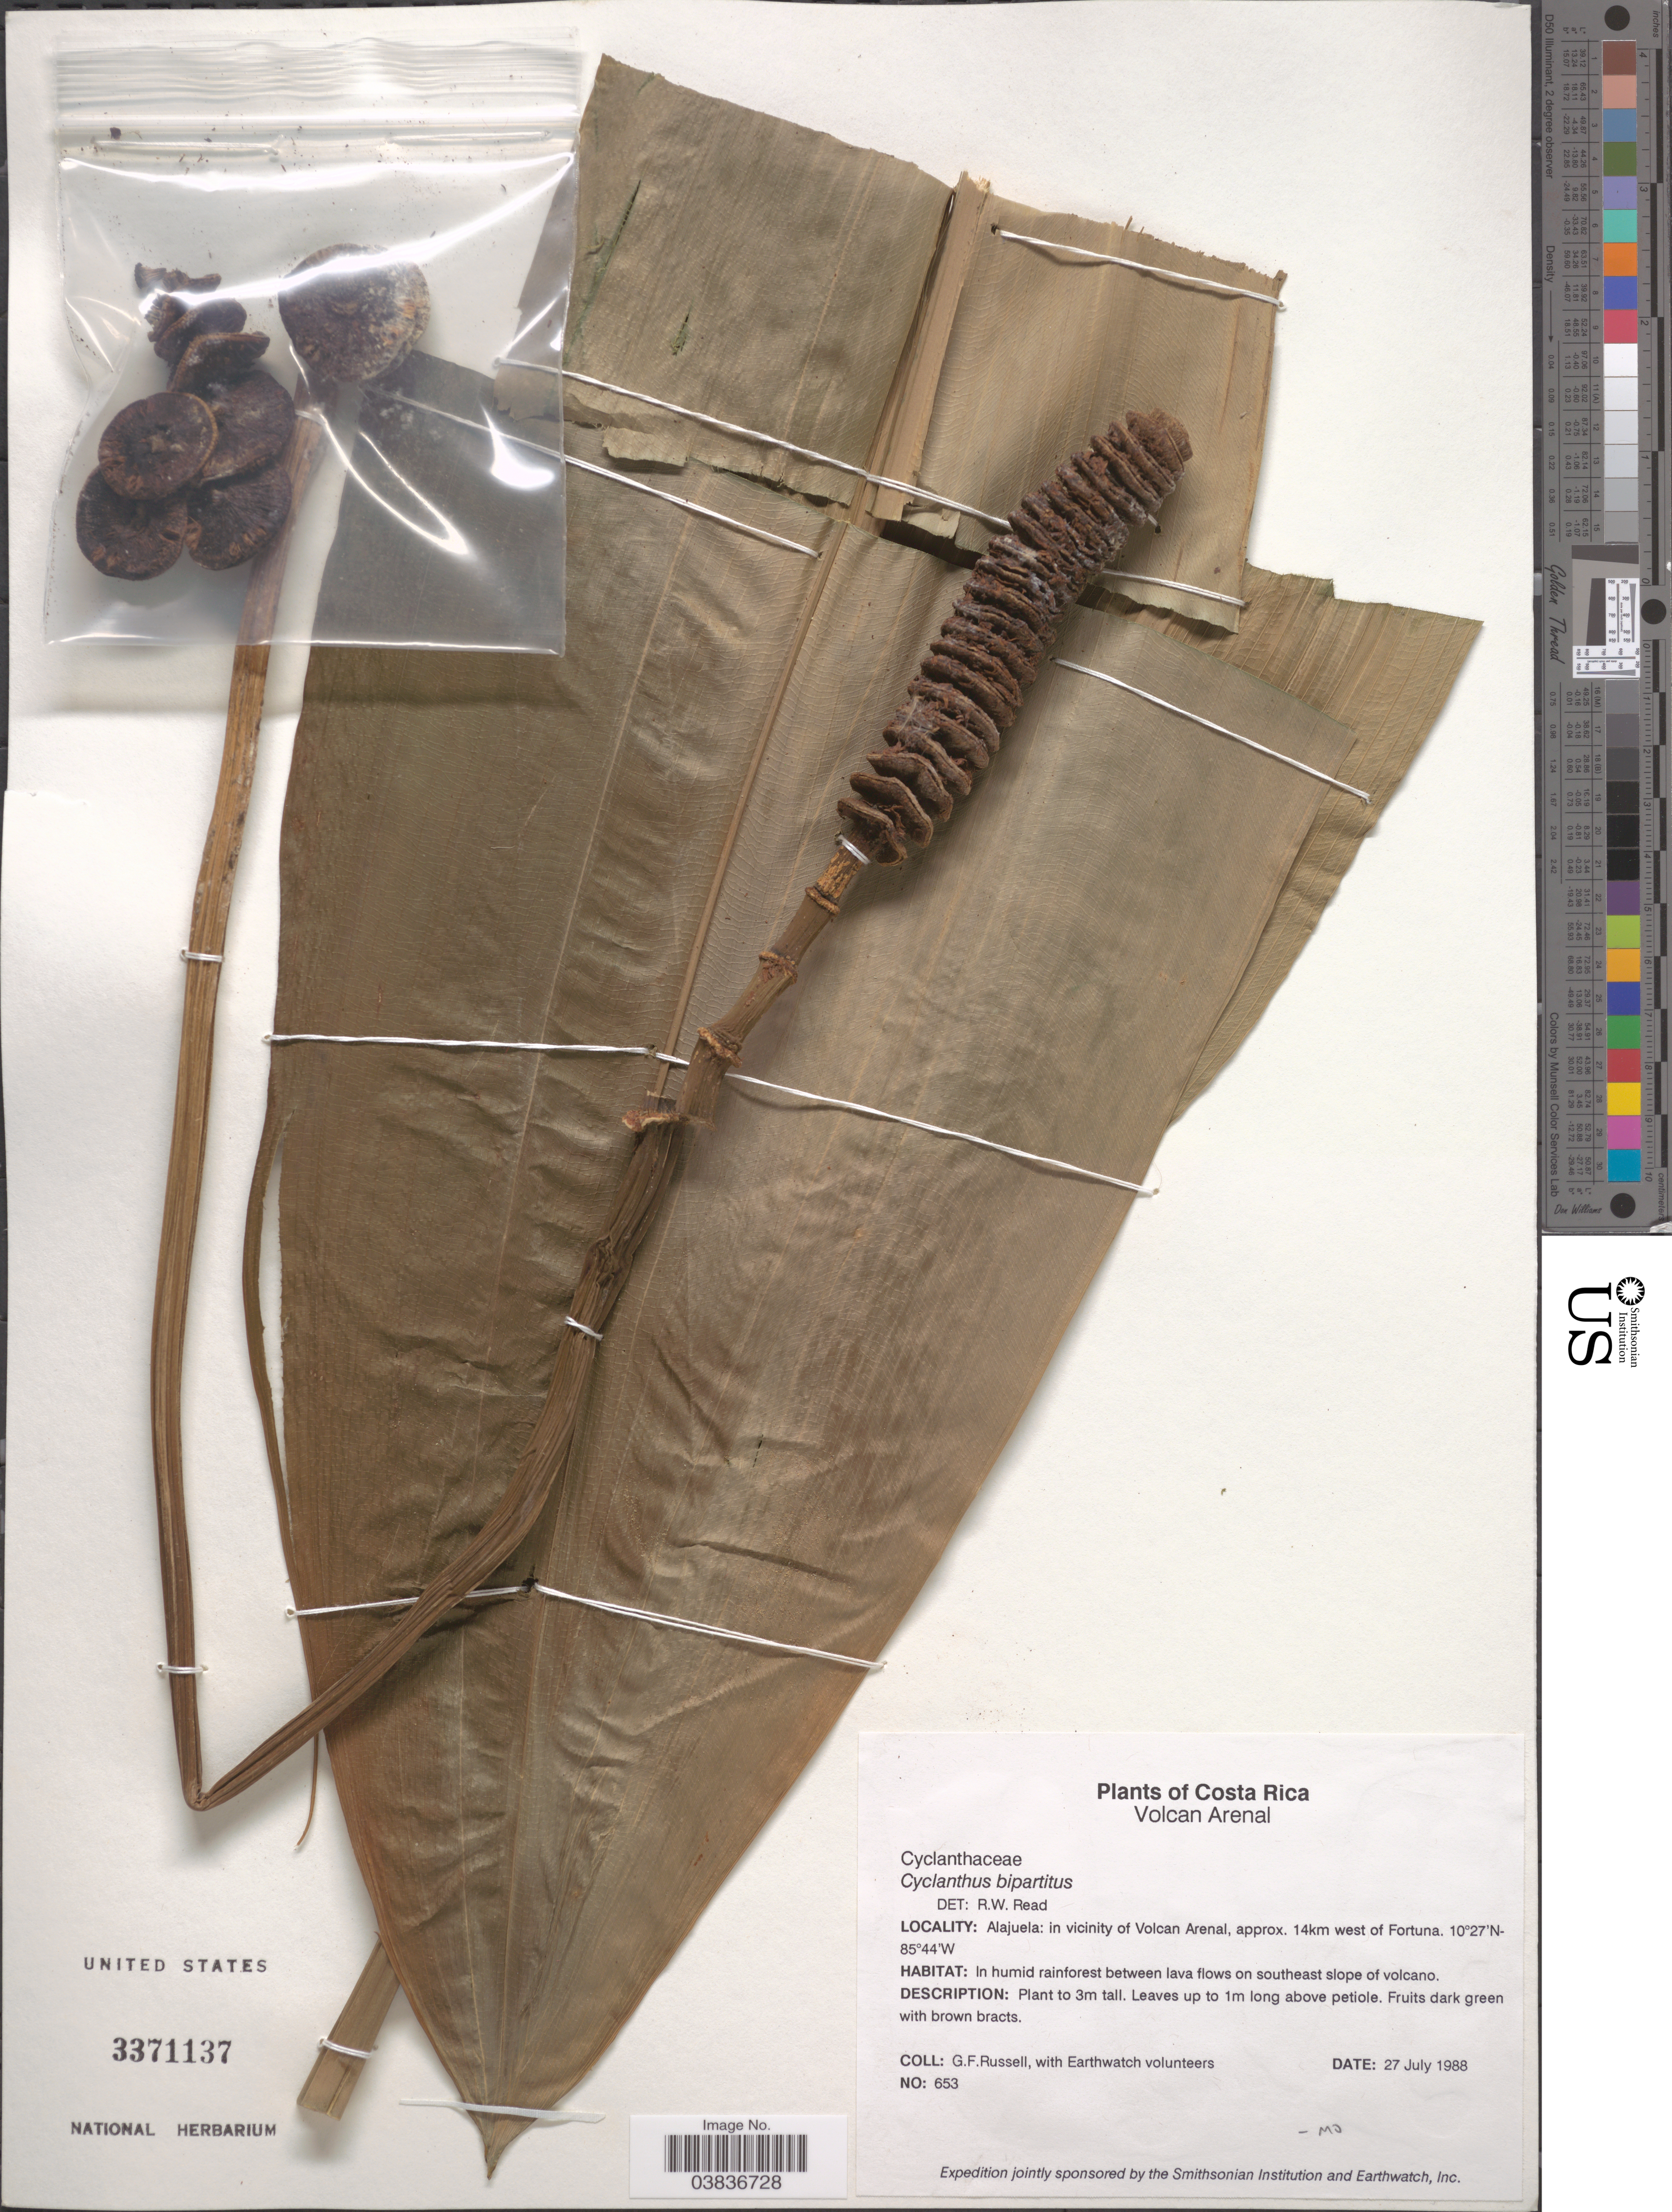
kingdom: Plantae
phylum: Tracheophyta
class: Liliopsida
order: Pandanales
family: Cyclanthaceae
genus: Cyclanthus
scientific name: Cyclanthus bipartitus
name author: Poit. ex A. Rich.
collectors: G. Russell & Earthwatch Volunteers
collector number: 653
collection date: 1988-07-27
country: Costa Rica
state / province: Alajuela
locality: Volcan Arenal. In vicinity of Volcan Arenal, approx. 14km west of Fortuna. Southeast slope of volcano.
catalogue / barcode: US 3371137